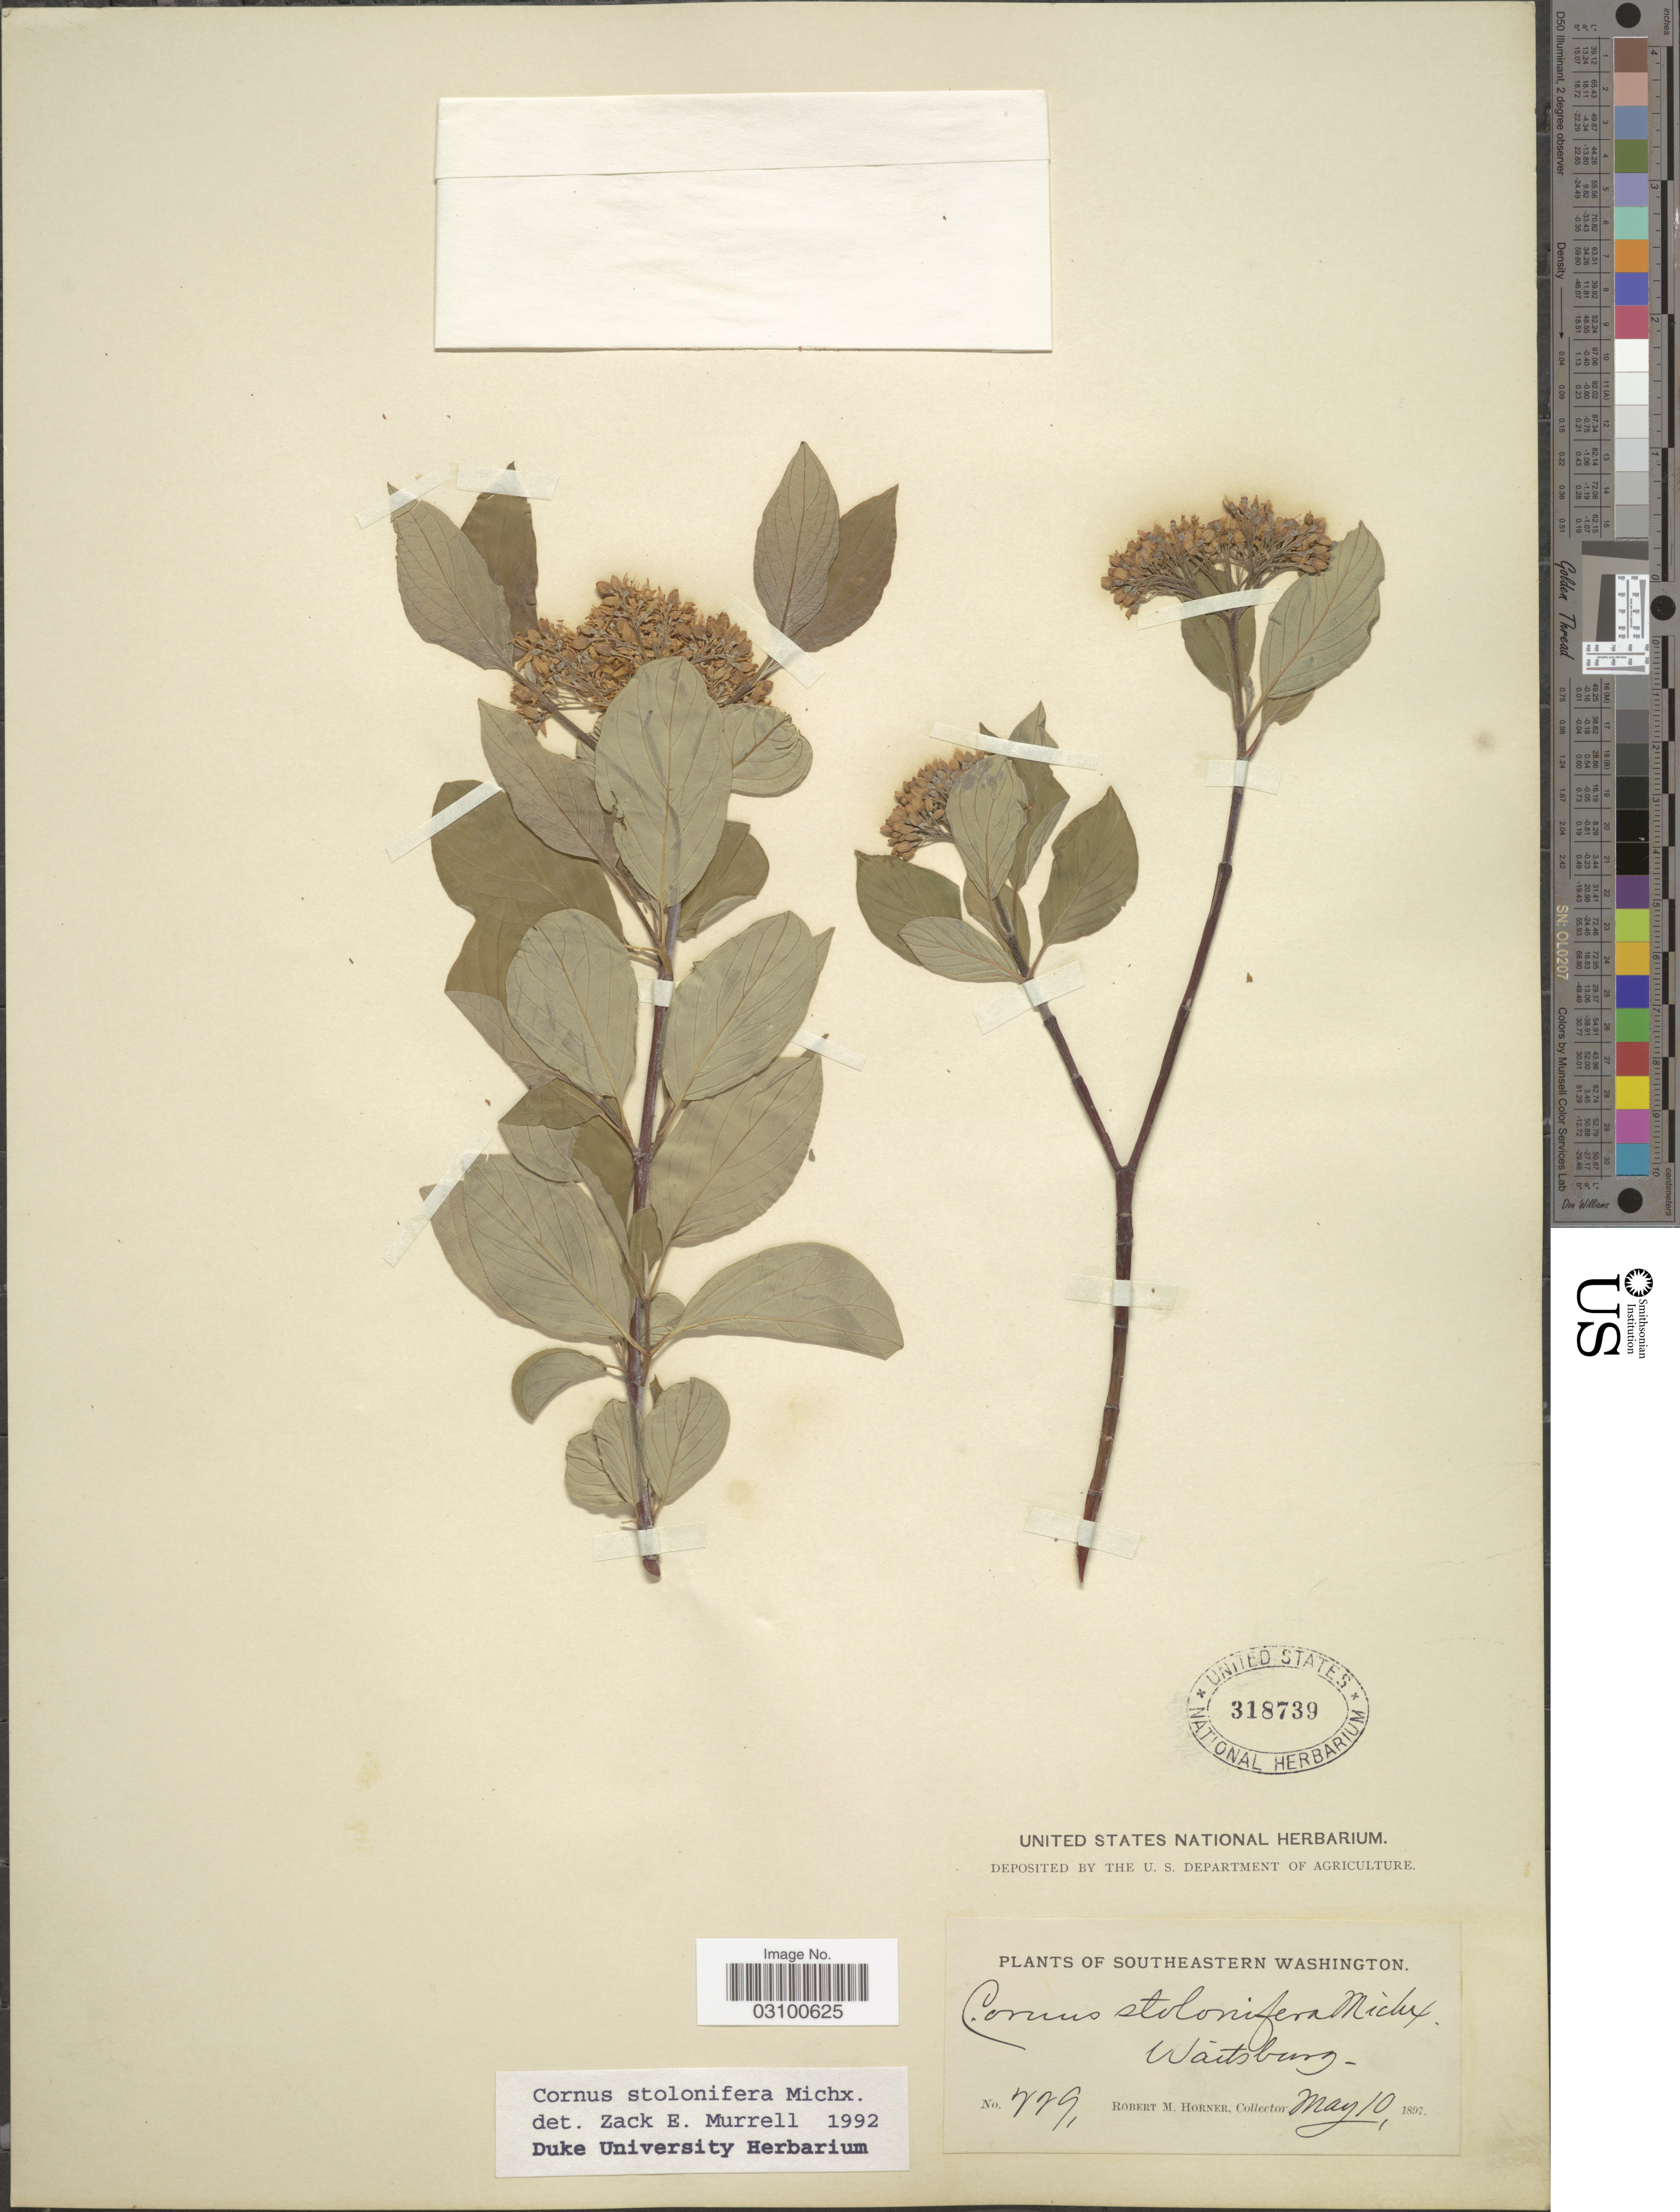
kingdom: Plantae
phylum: Tracheophyta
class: Magnoliopsida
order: Cornales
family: Cornaceae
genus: Cornus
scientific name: Cornus sericea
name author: L.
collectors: R. Horner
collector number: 229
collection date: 1897-05-10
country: United States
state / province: Washington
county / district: Walla Walla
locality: Southeastern Washington. Waitsburg.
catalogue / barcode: US 318739